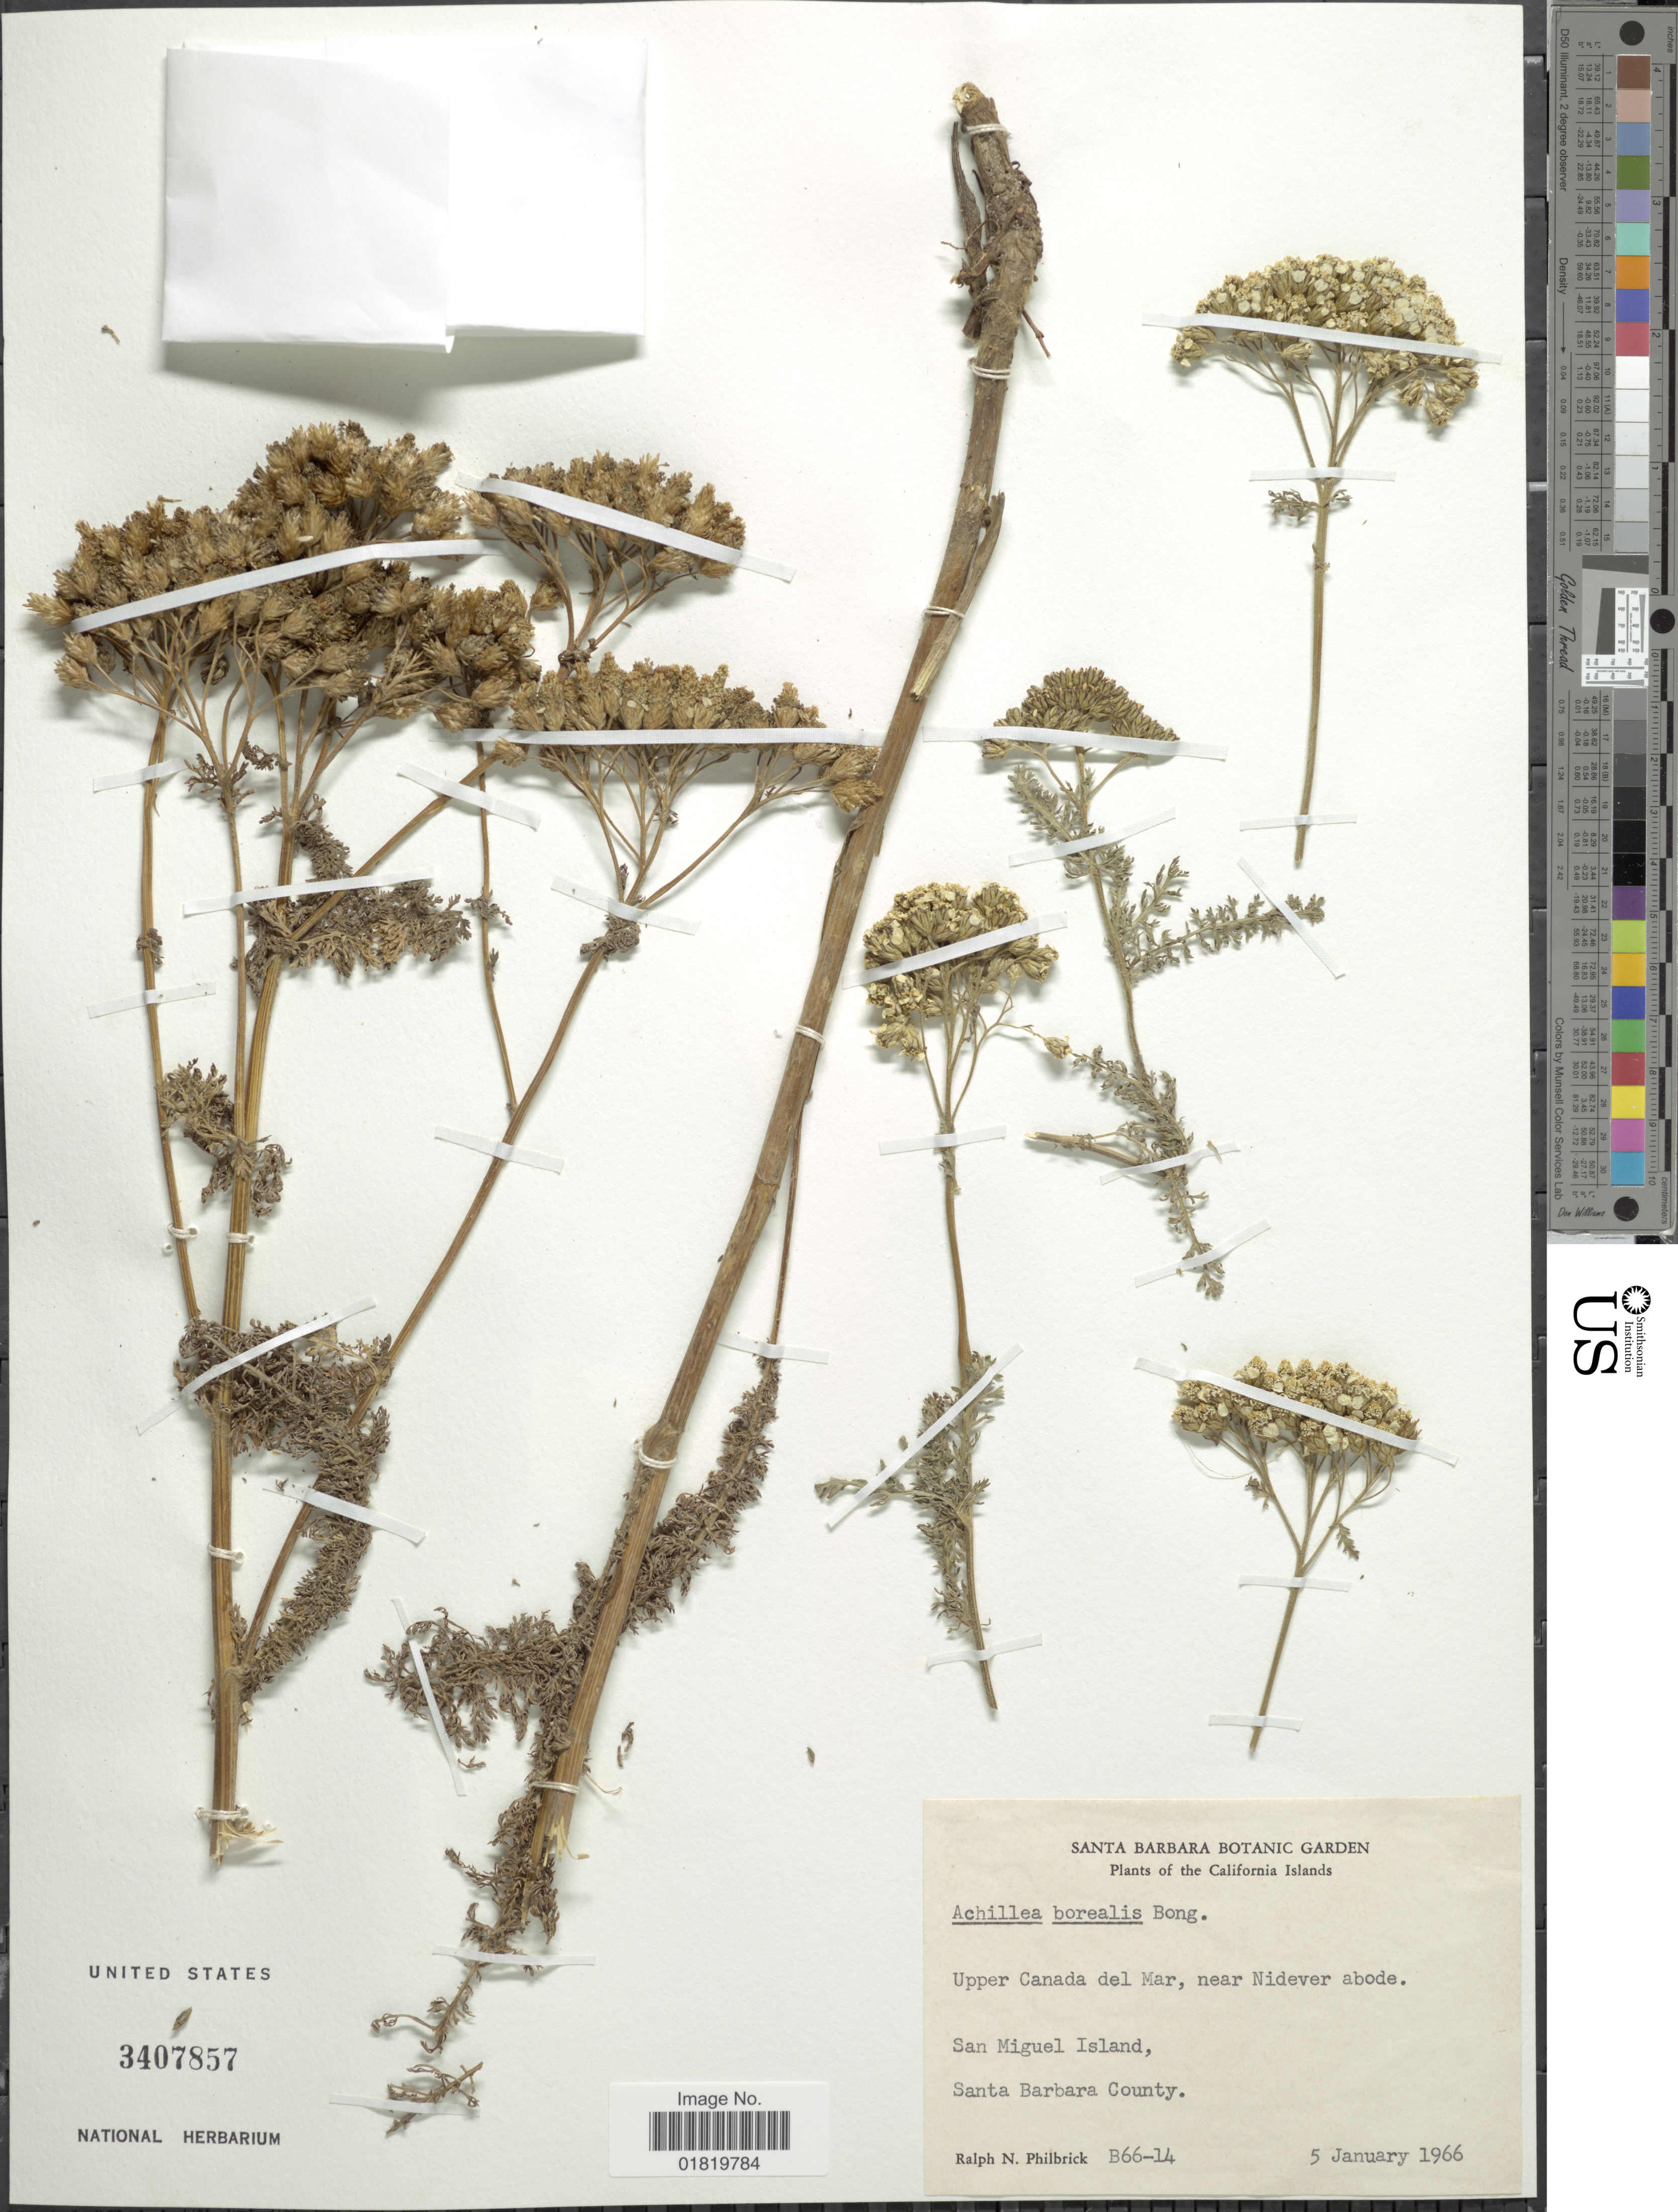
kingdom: Plantae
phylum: Tracheophyta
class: Magnoliopsida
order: Asterales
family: Asteraceae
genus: Achillea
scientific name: Achillea borealis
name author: Bong.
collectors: R. Philbrick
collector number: B66-14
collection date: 1966-01-05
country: United States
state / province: California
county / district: Santa Barbara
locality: California Islands. Upper Canada del Mar, near Nidever abode. San Miguel Island, Santa Barbara County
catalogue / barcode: US 3407857